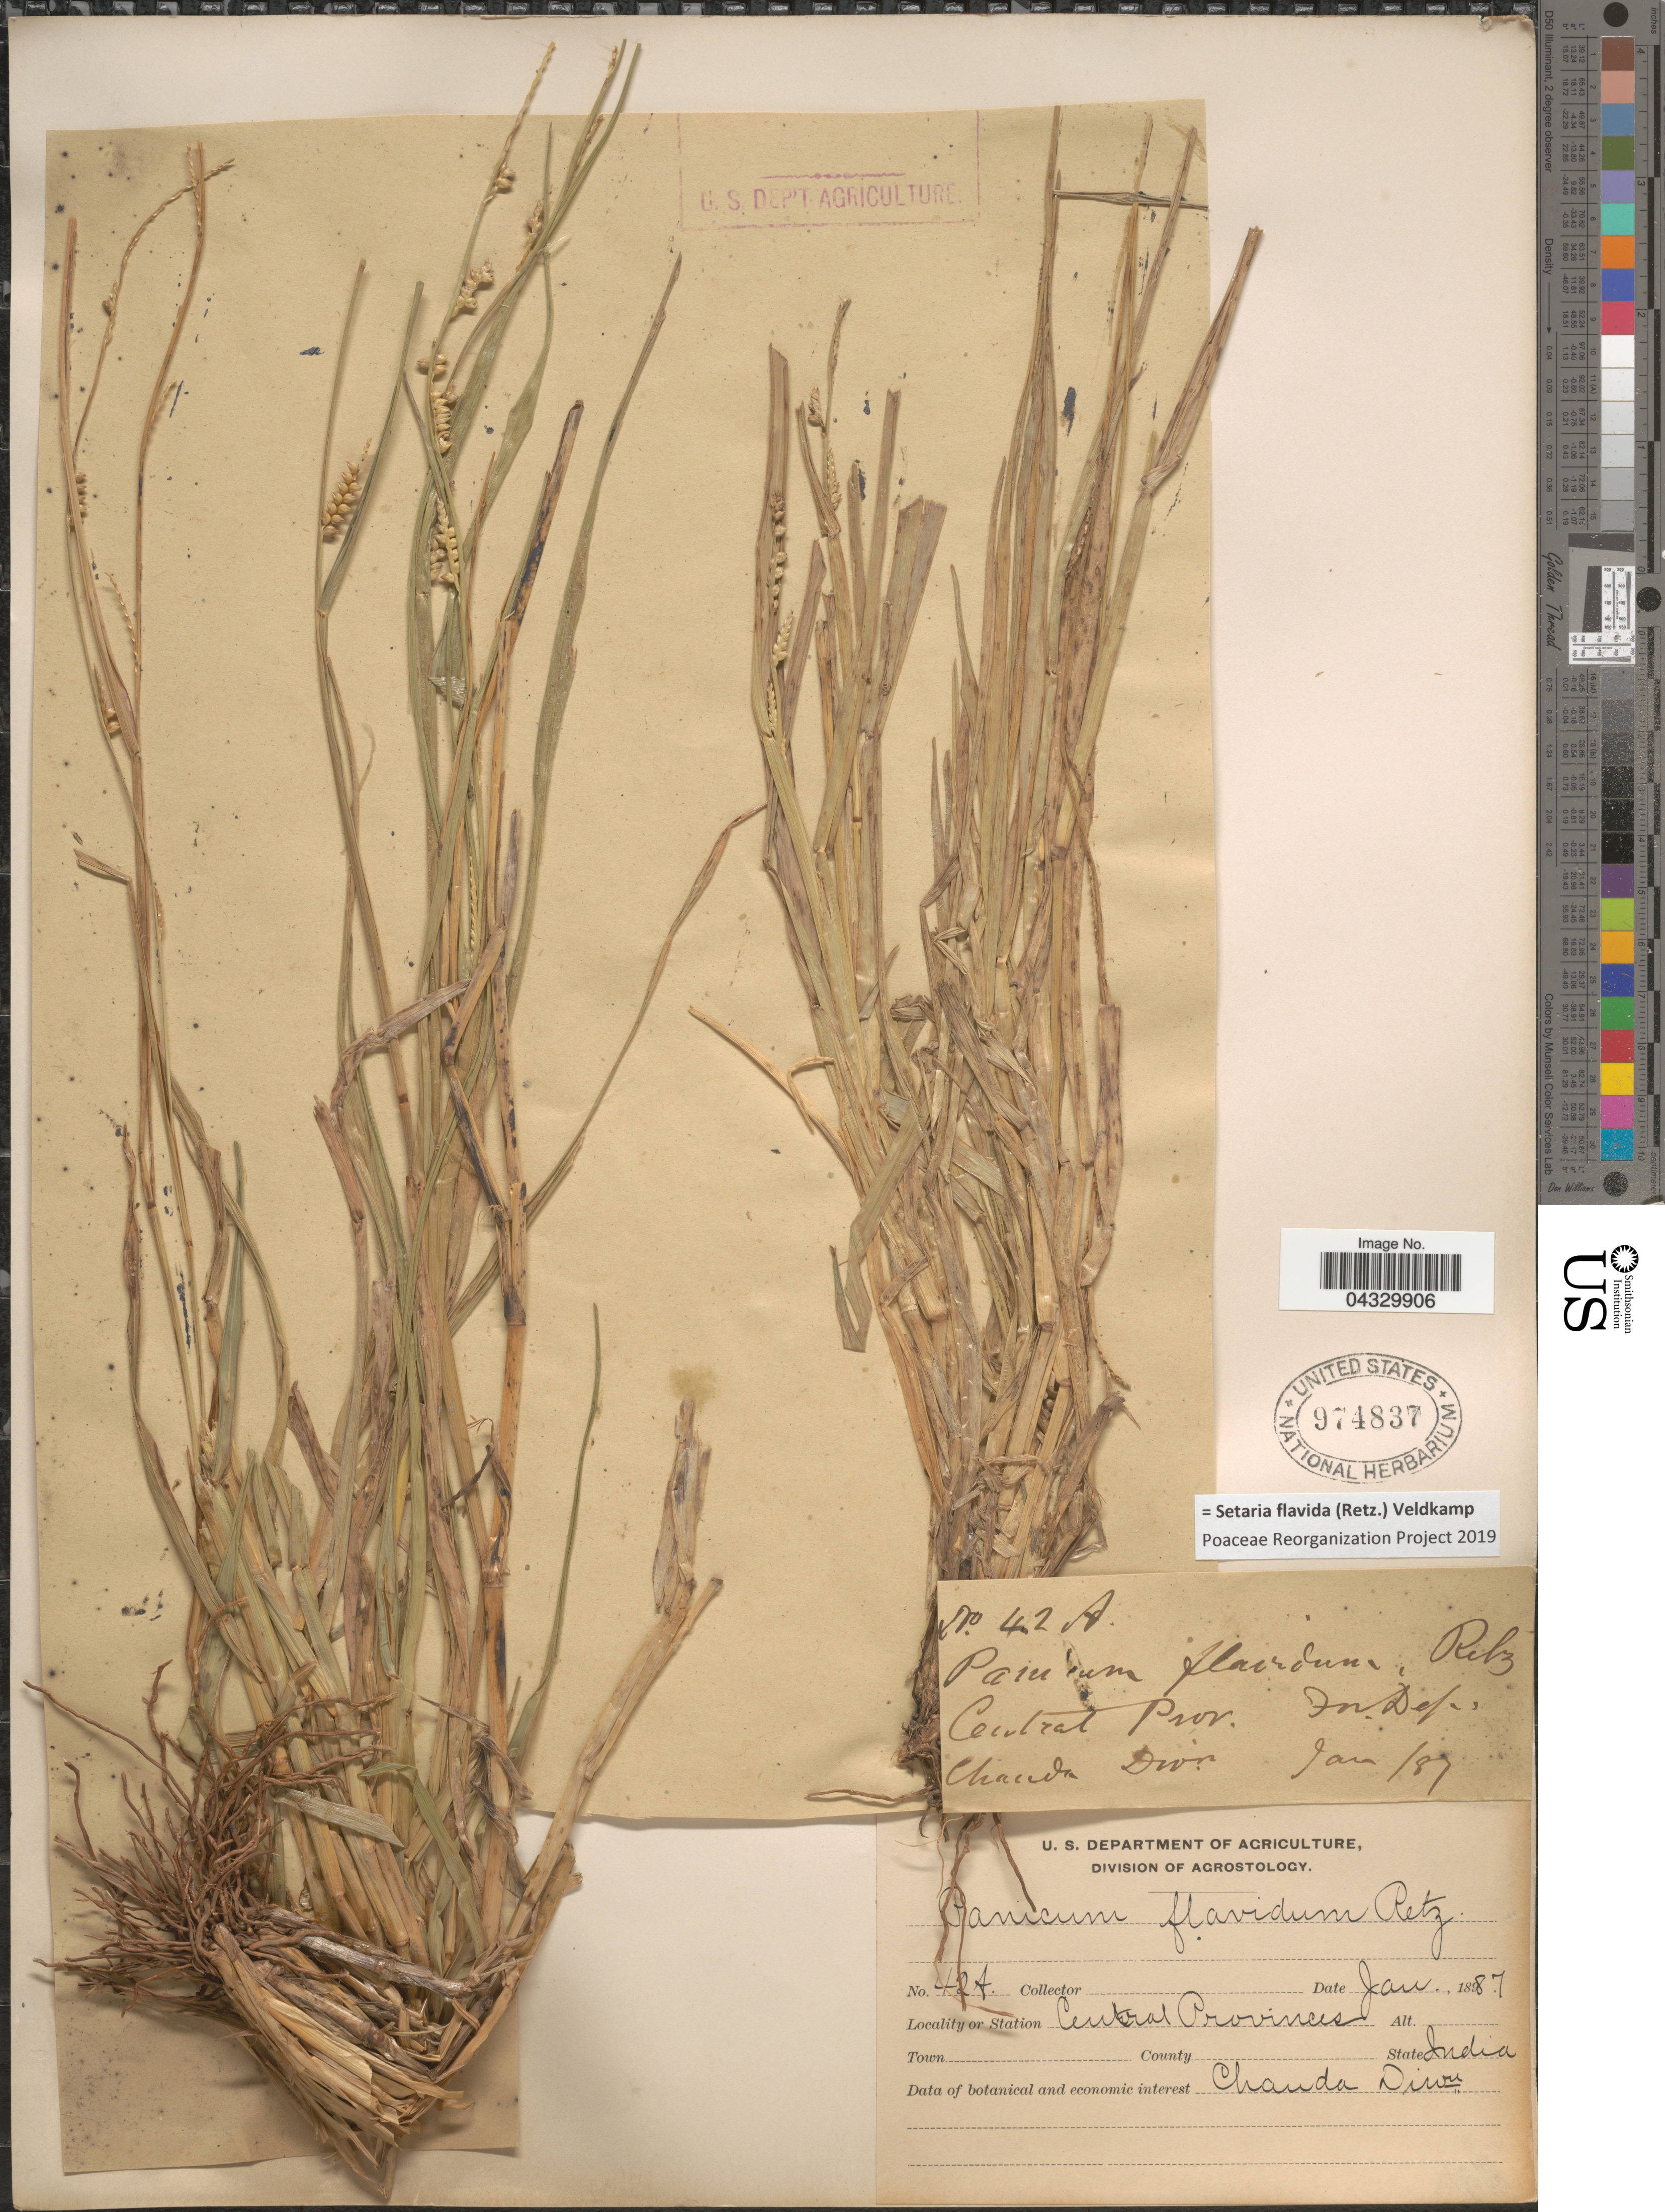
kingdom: Plantae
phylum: Tracheophyta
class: Liliopsida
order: Poales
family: Poaceae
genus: Setaria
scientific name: Setaria flavida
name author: (Retz.) Veldkamp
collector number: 42A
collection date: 1887-01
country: India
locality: Station Central Prov. Chanda Divn.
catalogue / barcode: US 974837